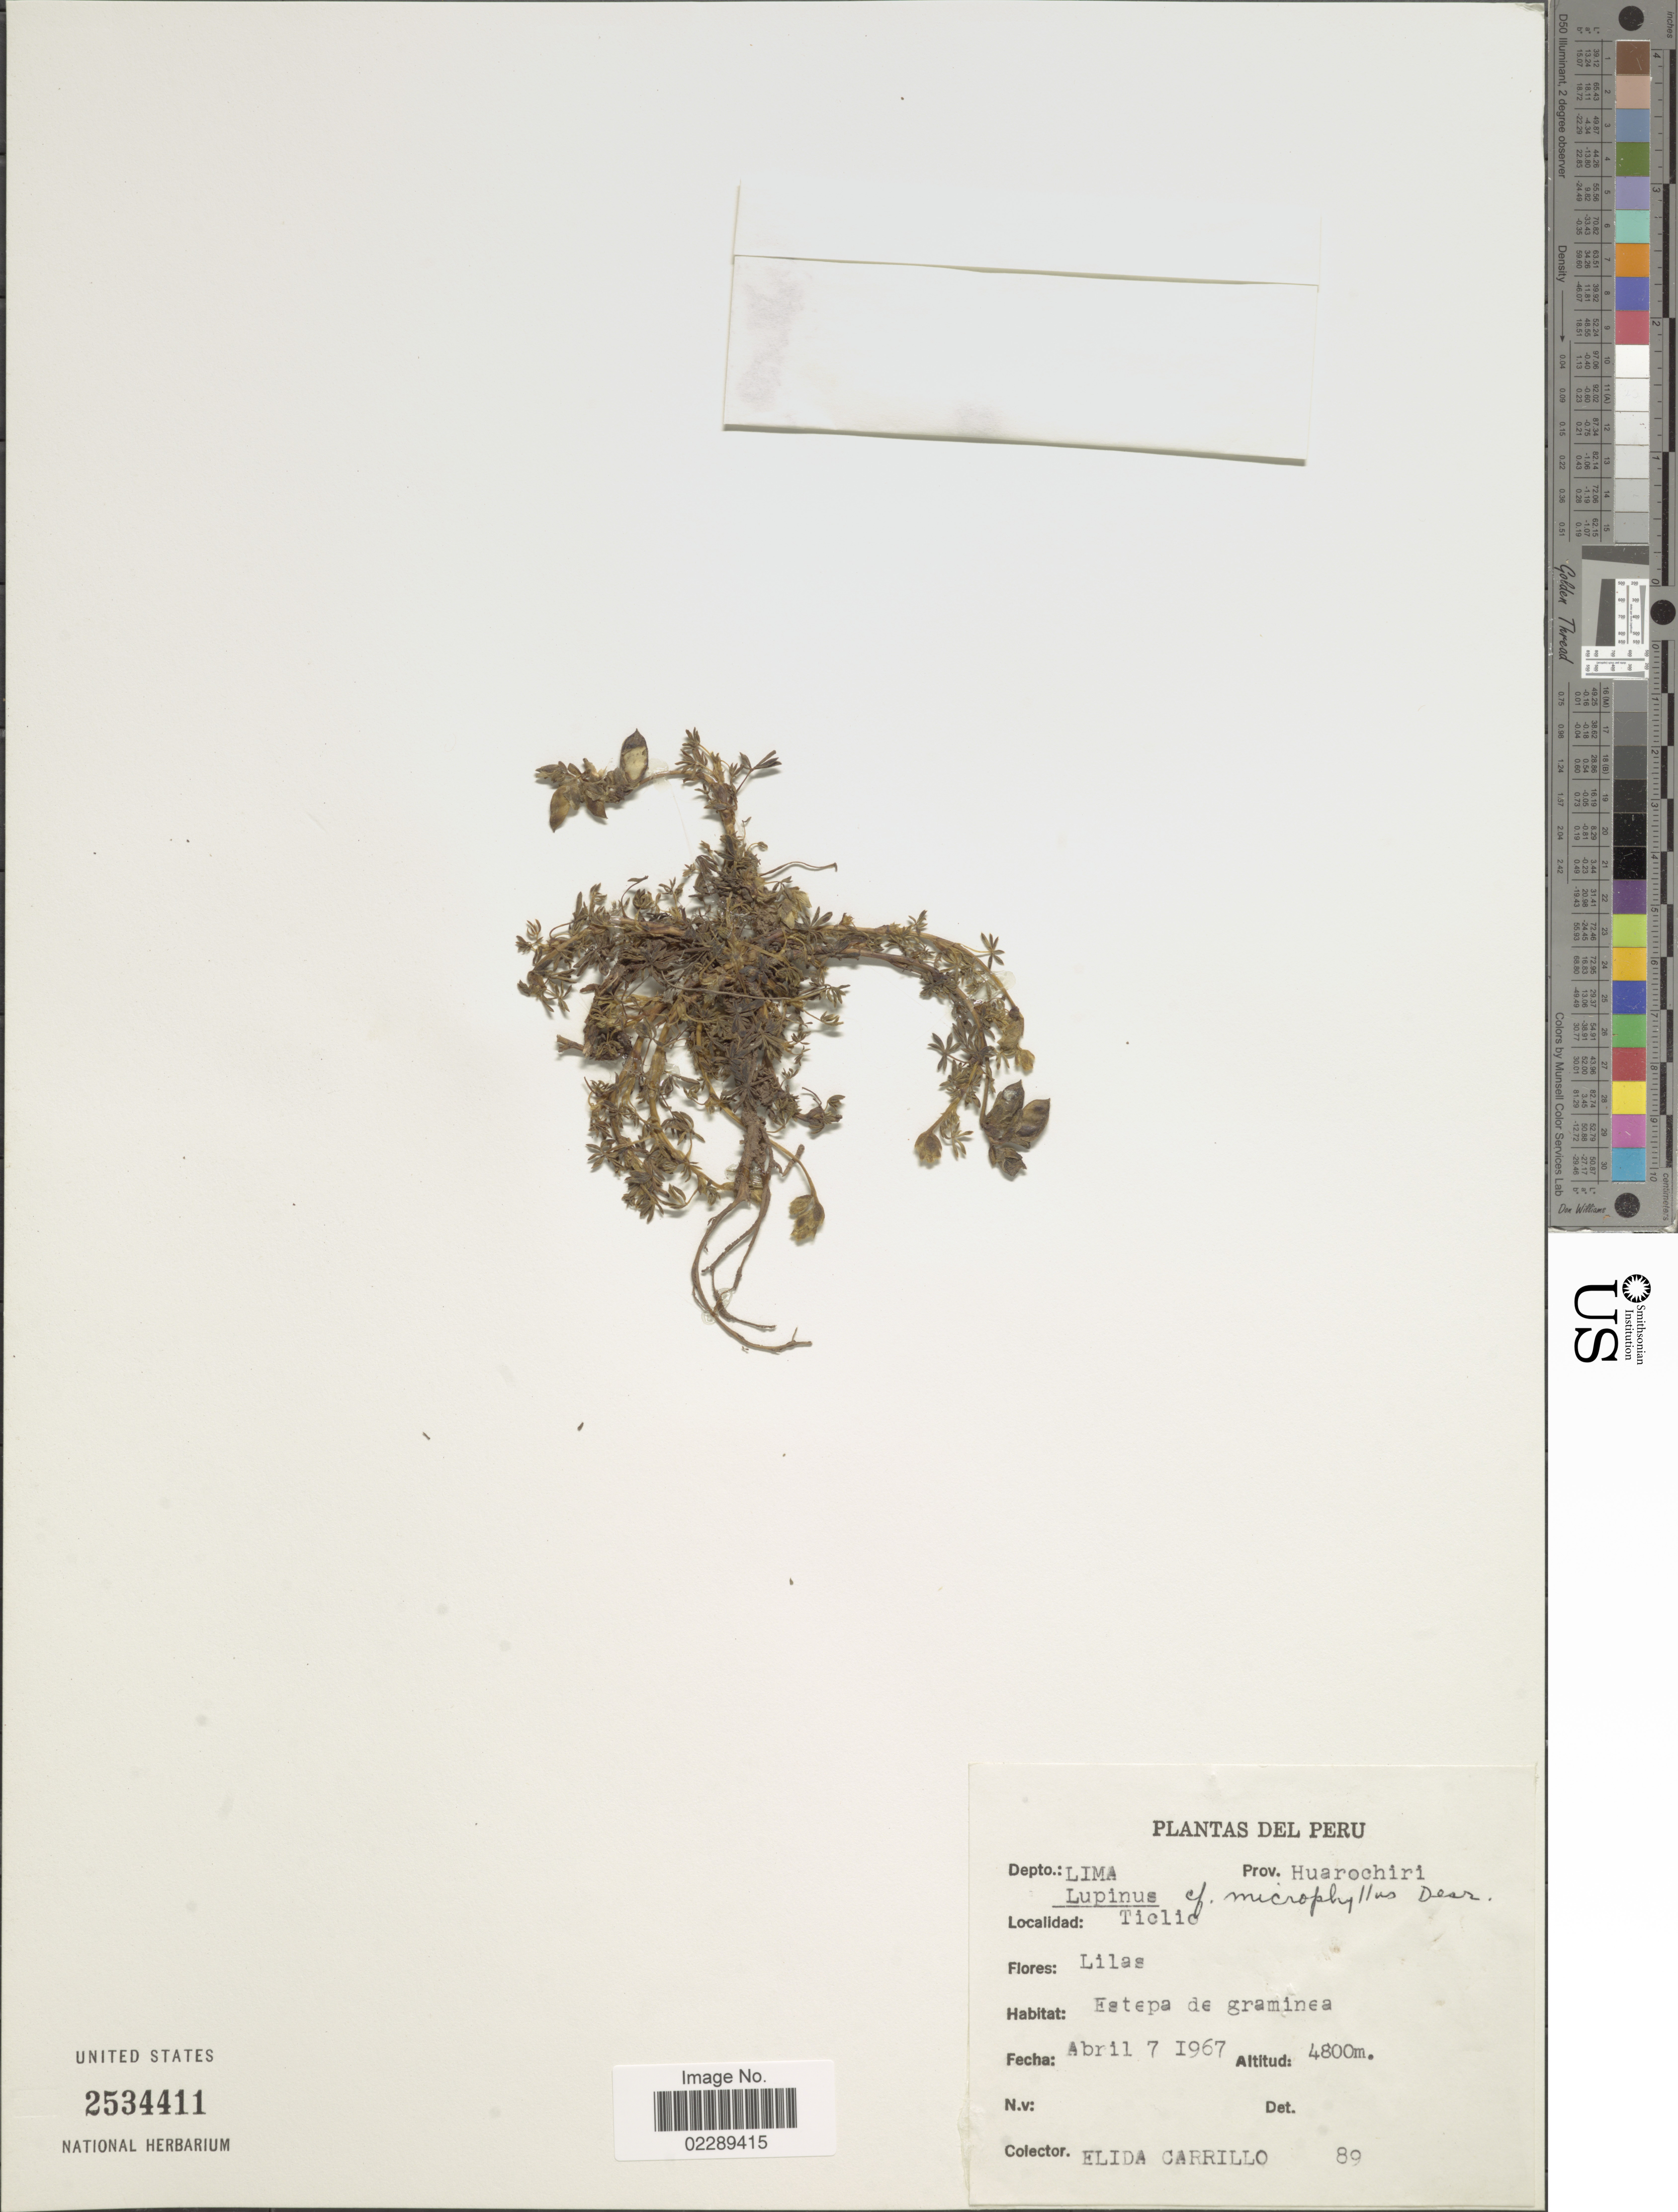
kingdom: Plantae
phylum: Tracheophyta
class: Magnoliopsida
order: Fabales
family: Fabaceae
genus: Lupinus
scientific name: Lupinus microphyllus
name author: Desr.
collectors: E. Carrillo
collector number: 89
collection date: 1967-04-07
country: Peru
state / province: Lima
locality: Depto.: Lima. Prov. Huarochiri. Ticlic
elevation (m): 4800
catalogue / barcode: US 2534411